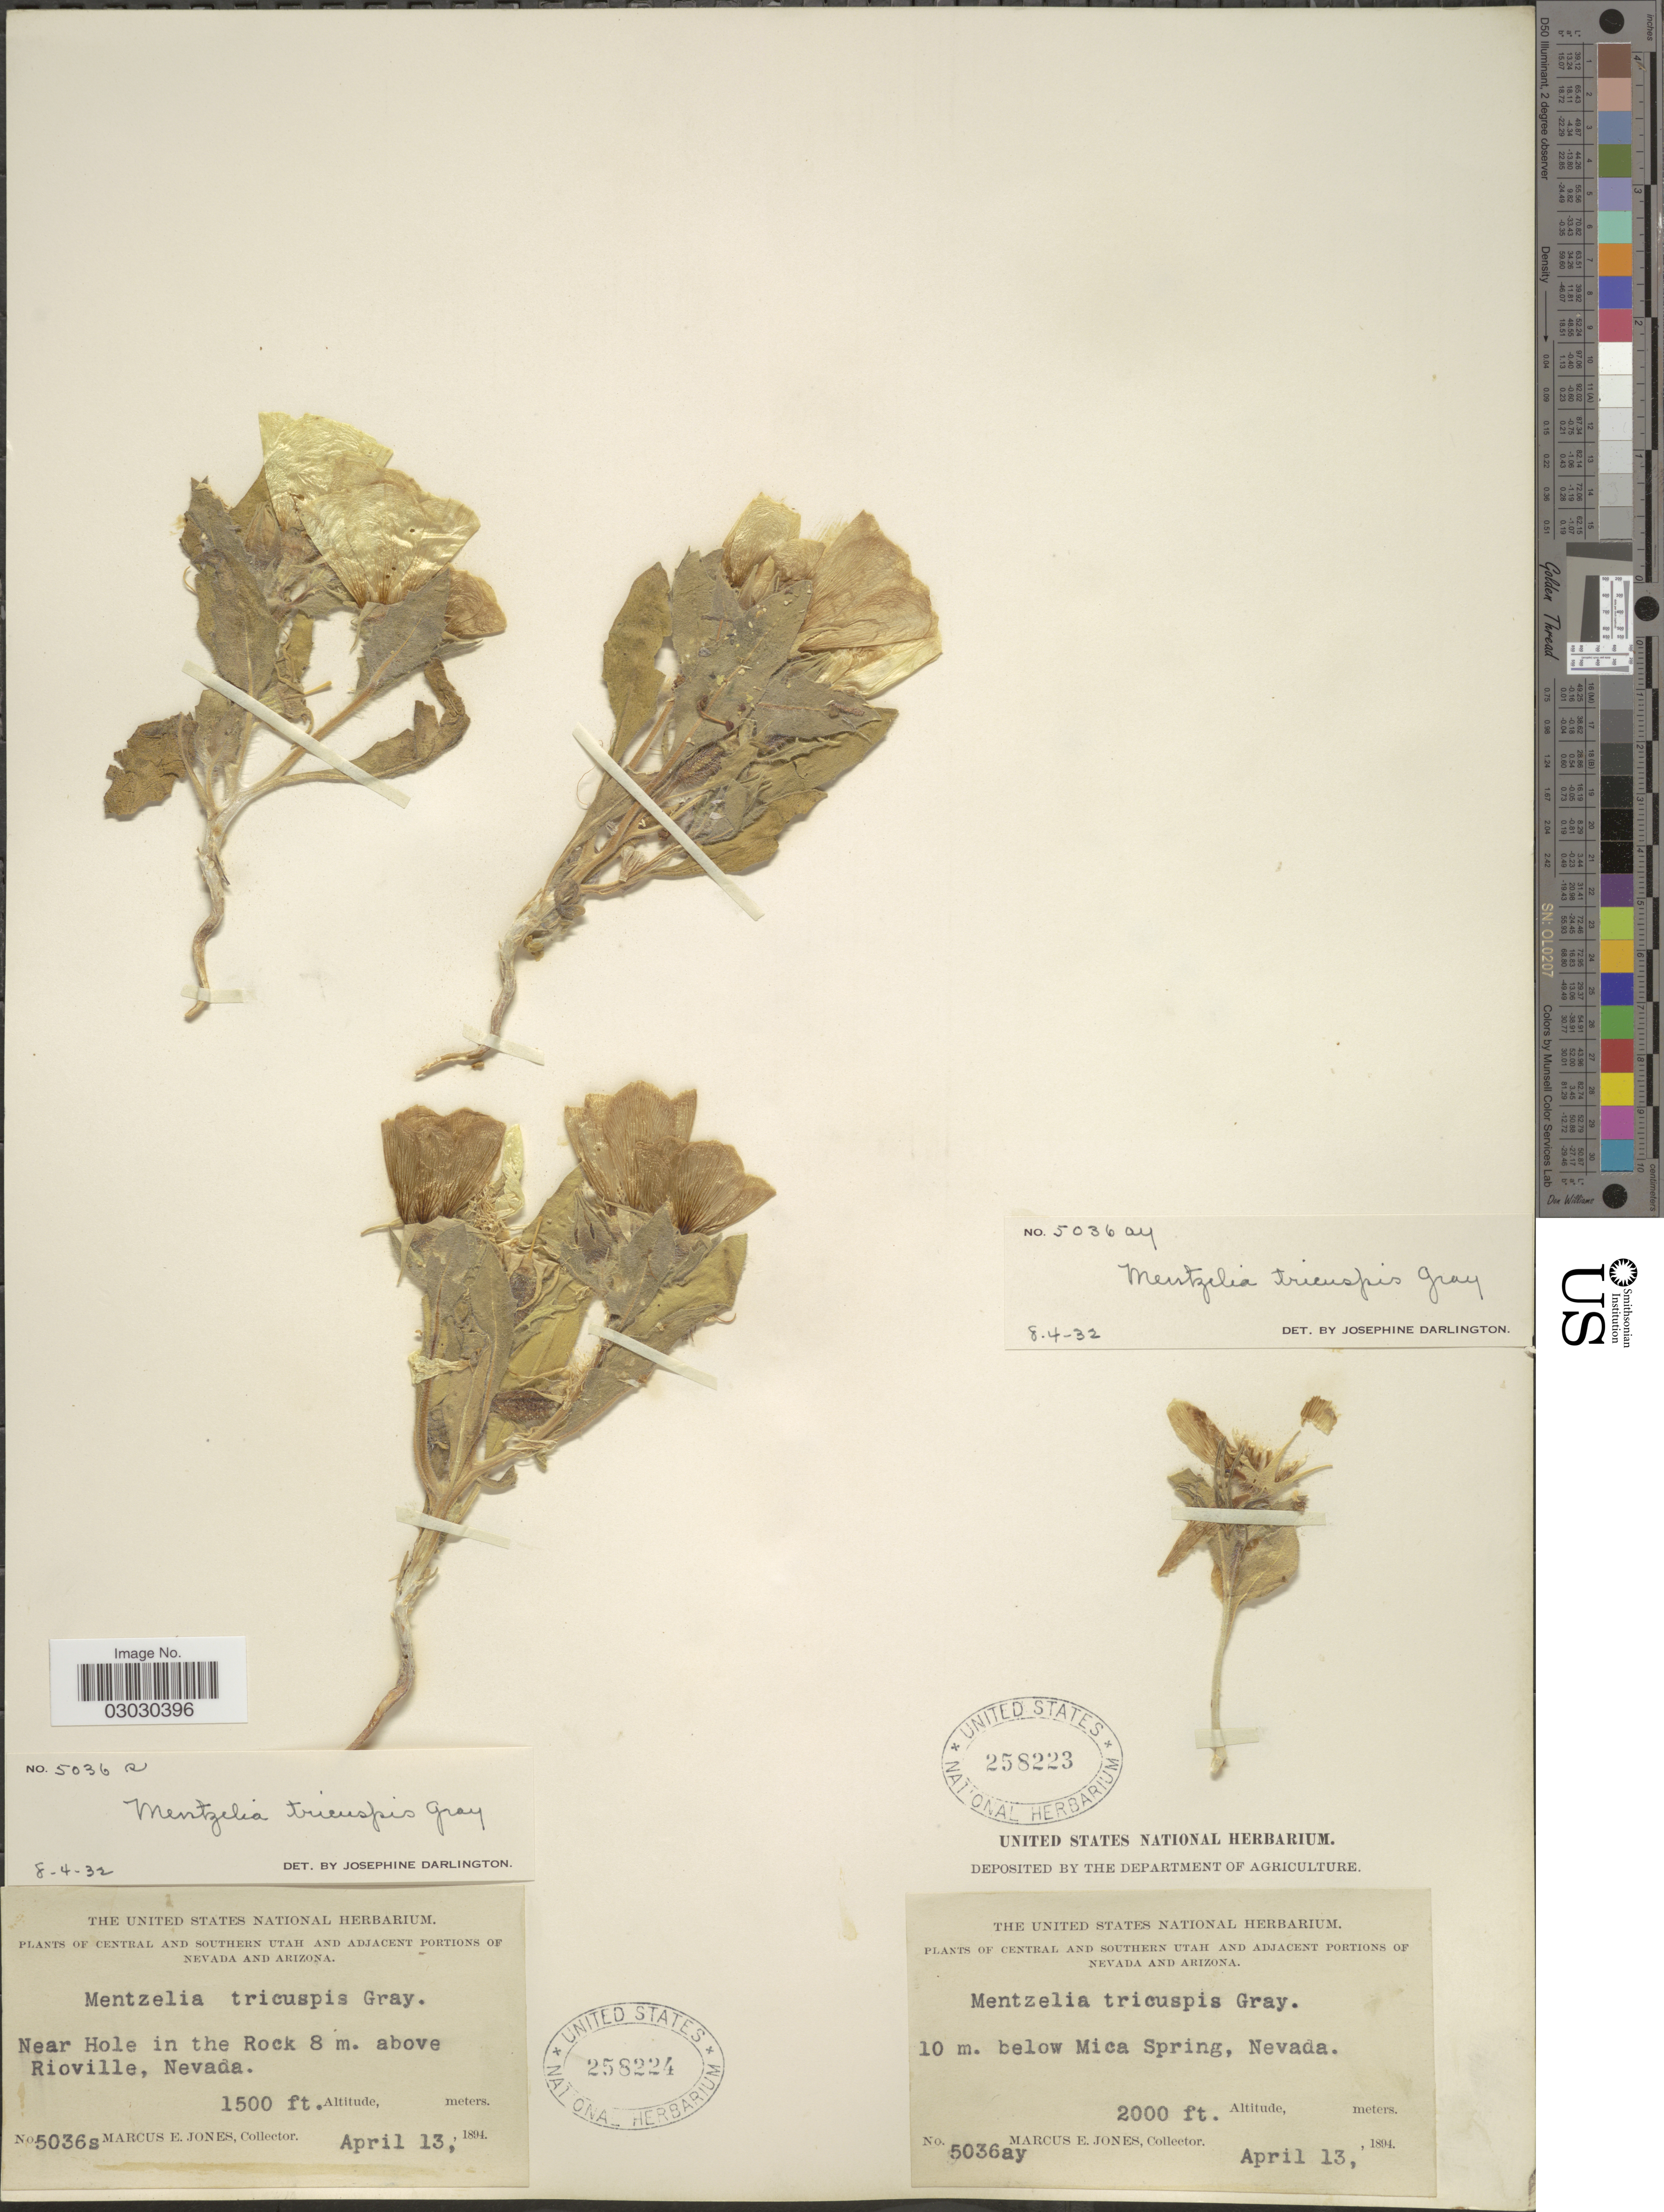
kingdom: Plantae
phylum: Tracheophyta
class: Magnoliopsida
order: Cornales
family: Loasaceae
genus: Mentzelia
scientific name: Mentzelia tricuspis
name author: A. Gray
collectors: M. E. Jones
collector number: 5036ay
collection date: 1894-04-13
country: United States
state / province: Nevada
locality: Adjacent portions of Nevada. 10m. below Mica Spring.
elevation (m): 610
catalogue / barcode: US 258223